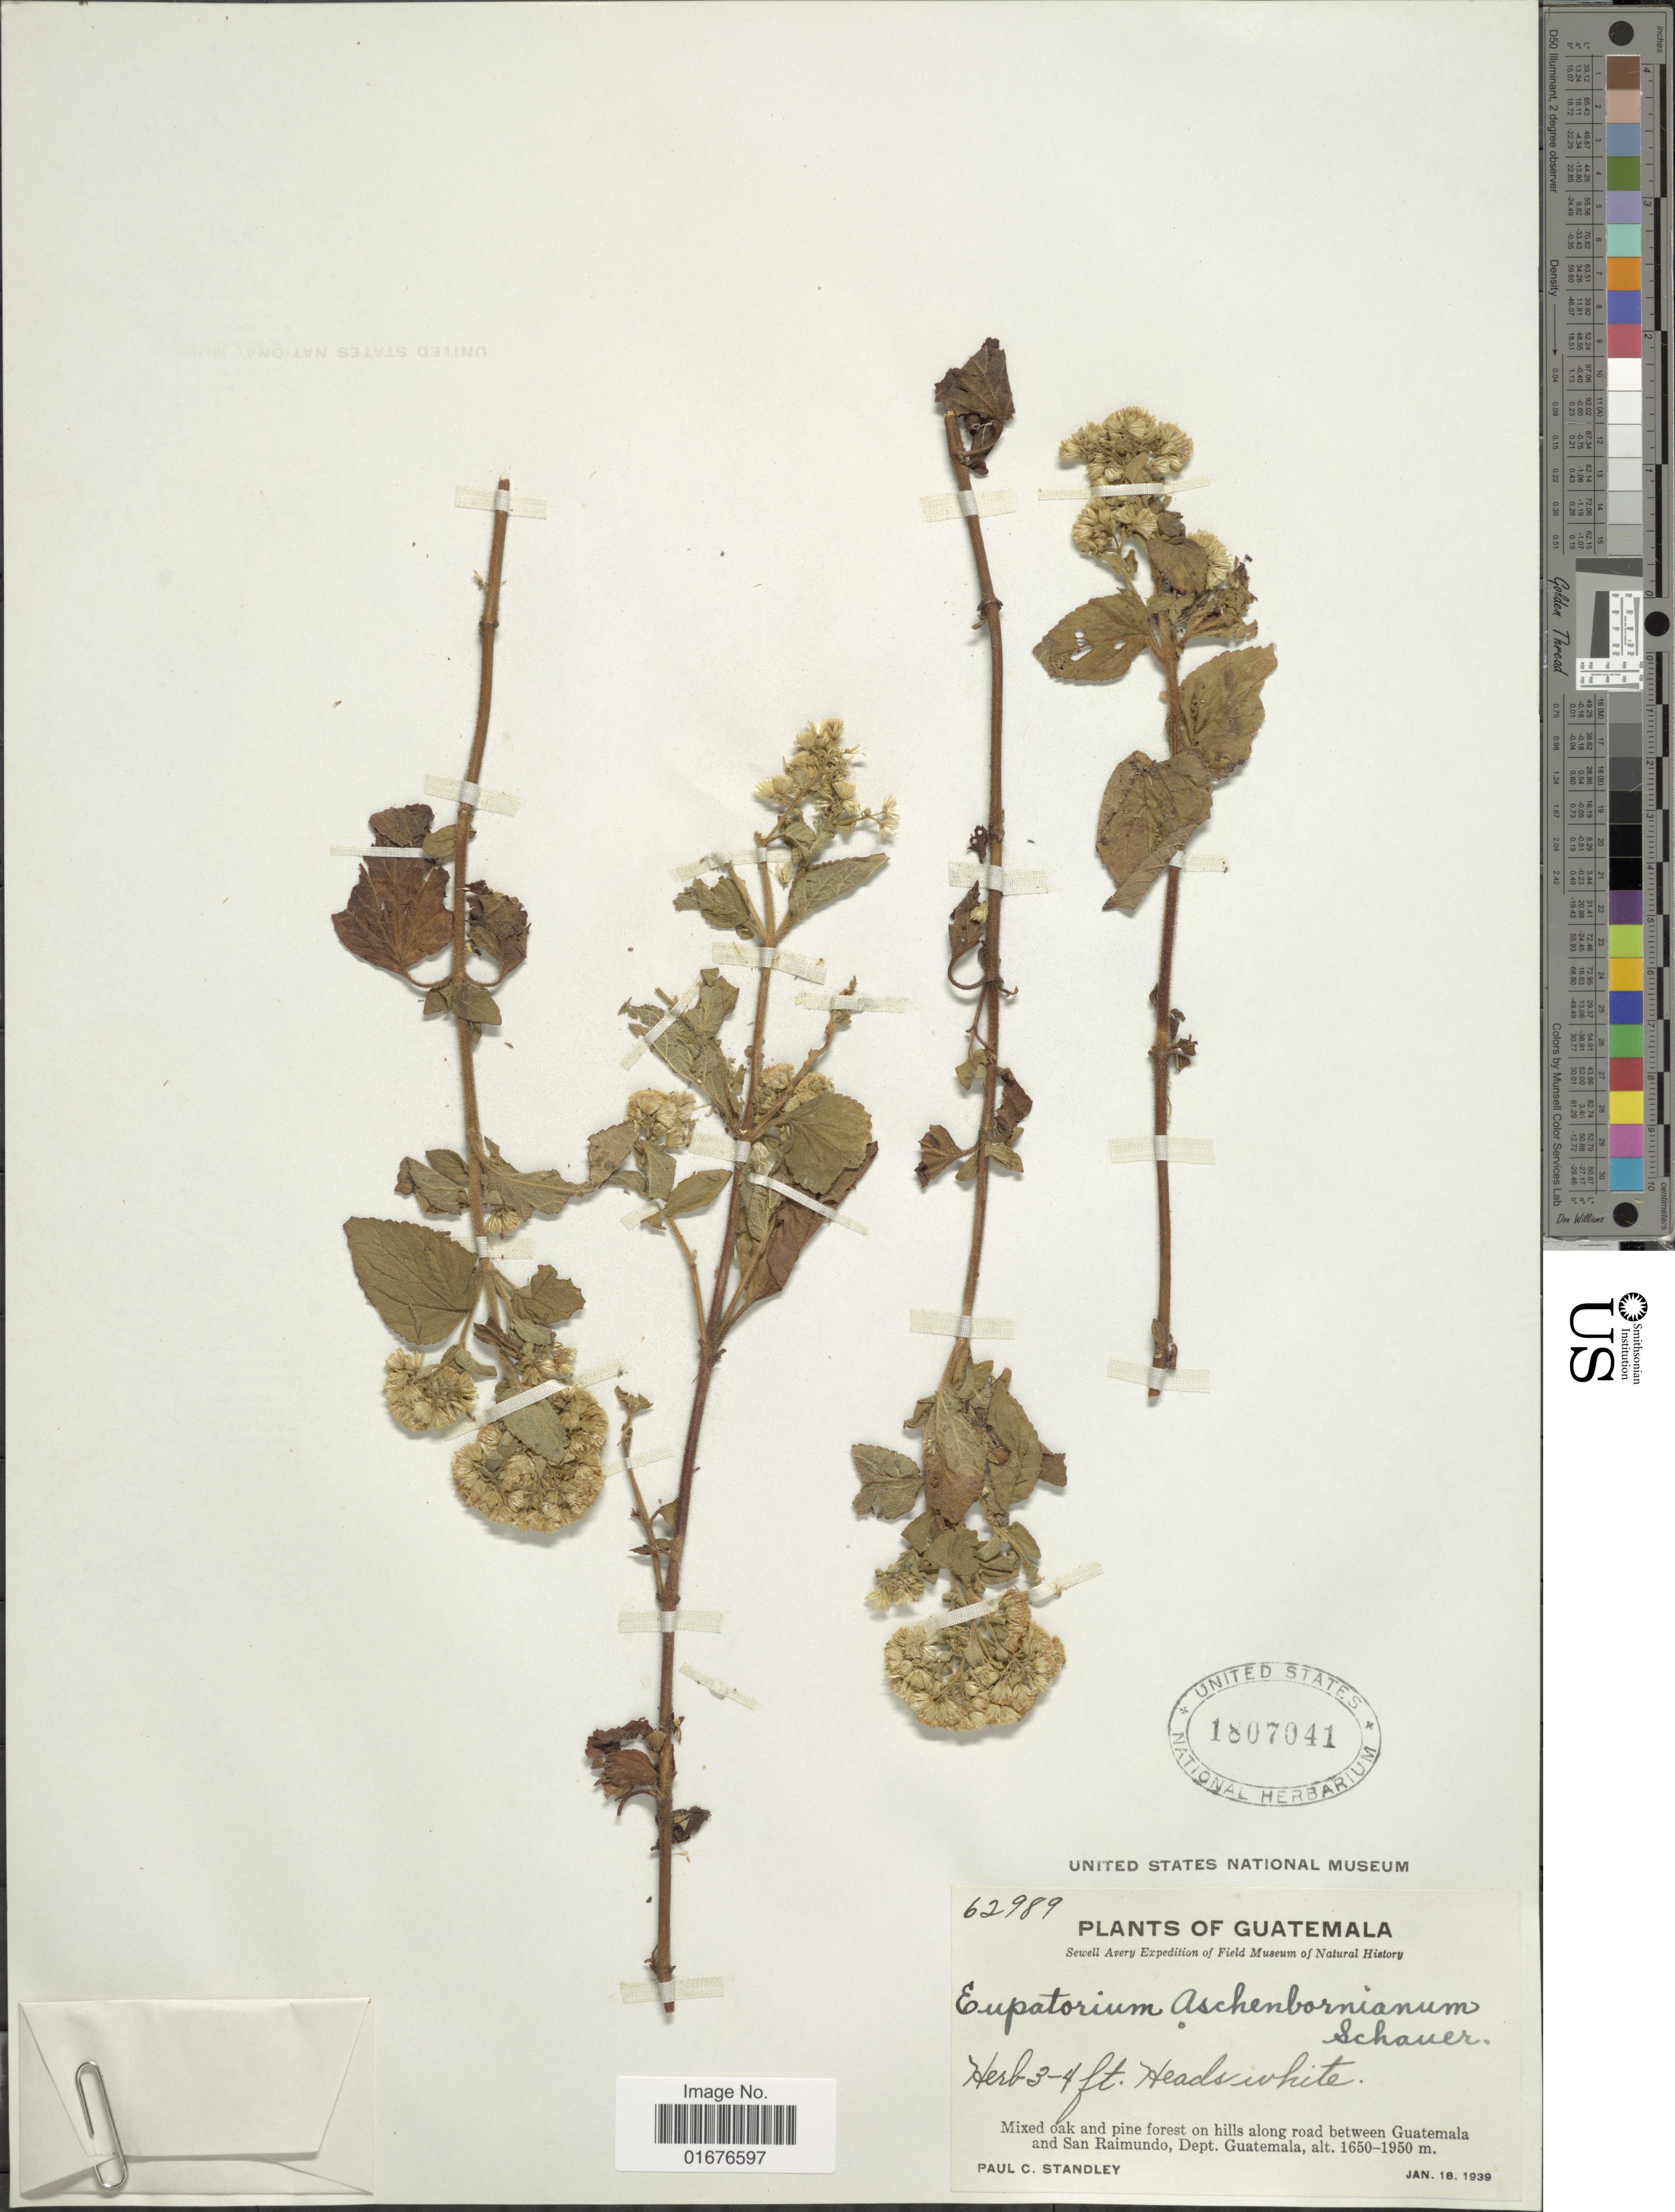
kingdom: Plantae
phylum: Tracheophyta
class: Magnoliopsida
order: Asterales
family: Asteraceae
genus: Ageratina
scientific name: Ageratina pichinchensis var. bustamenta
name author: (DC.) R.M. King & H. Rob.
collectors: P. C. Standley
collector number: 62989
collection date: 1939-01-18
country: Guatemala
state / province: Guatemala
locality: Mixed oak and pine forest on hills along road between Guatemala and San Raimunda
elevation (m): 1650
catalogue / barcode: US 1807041